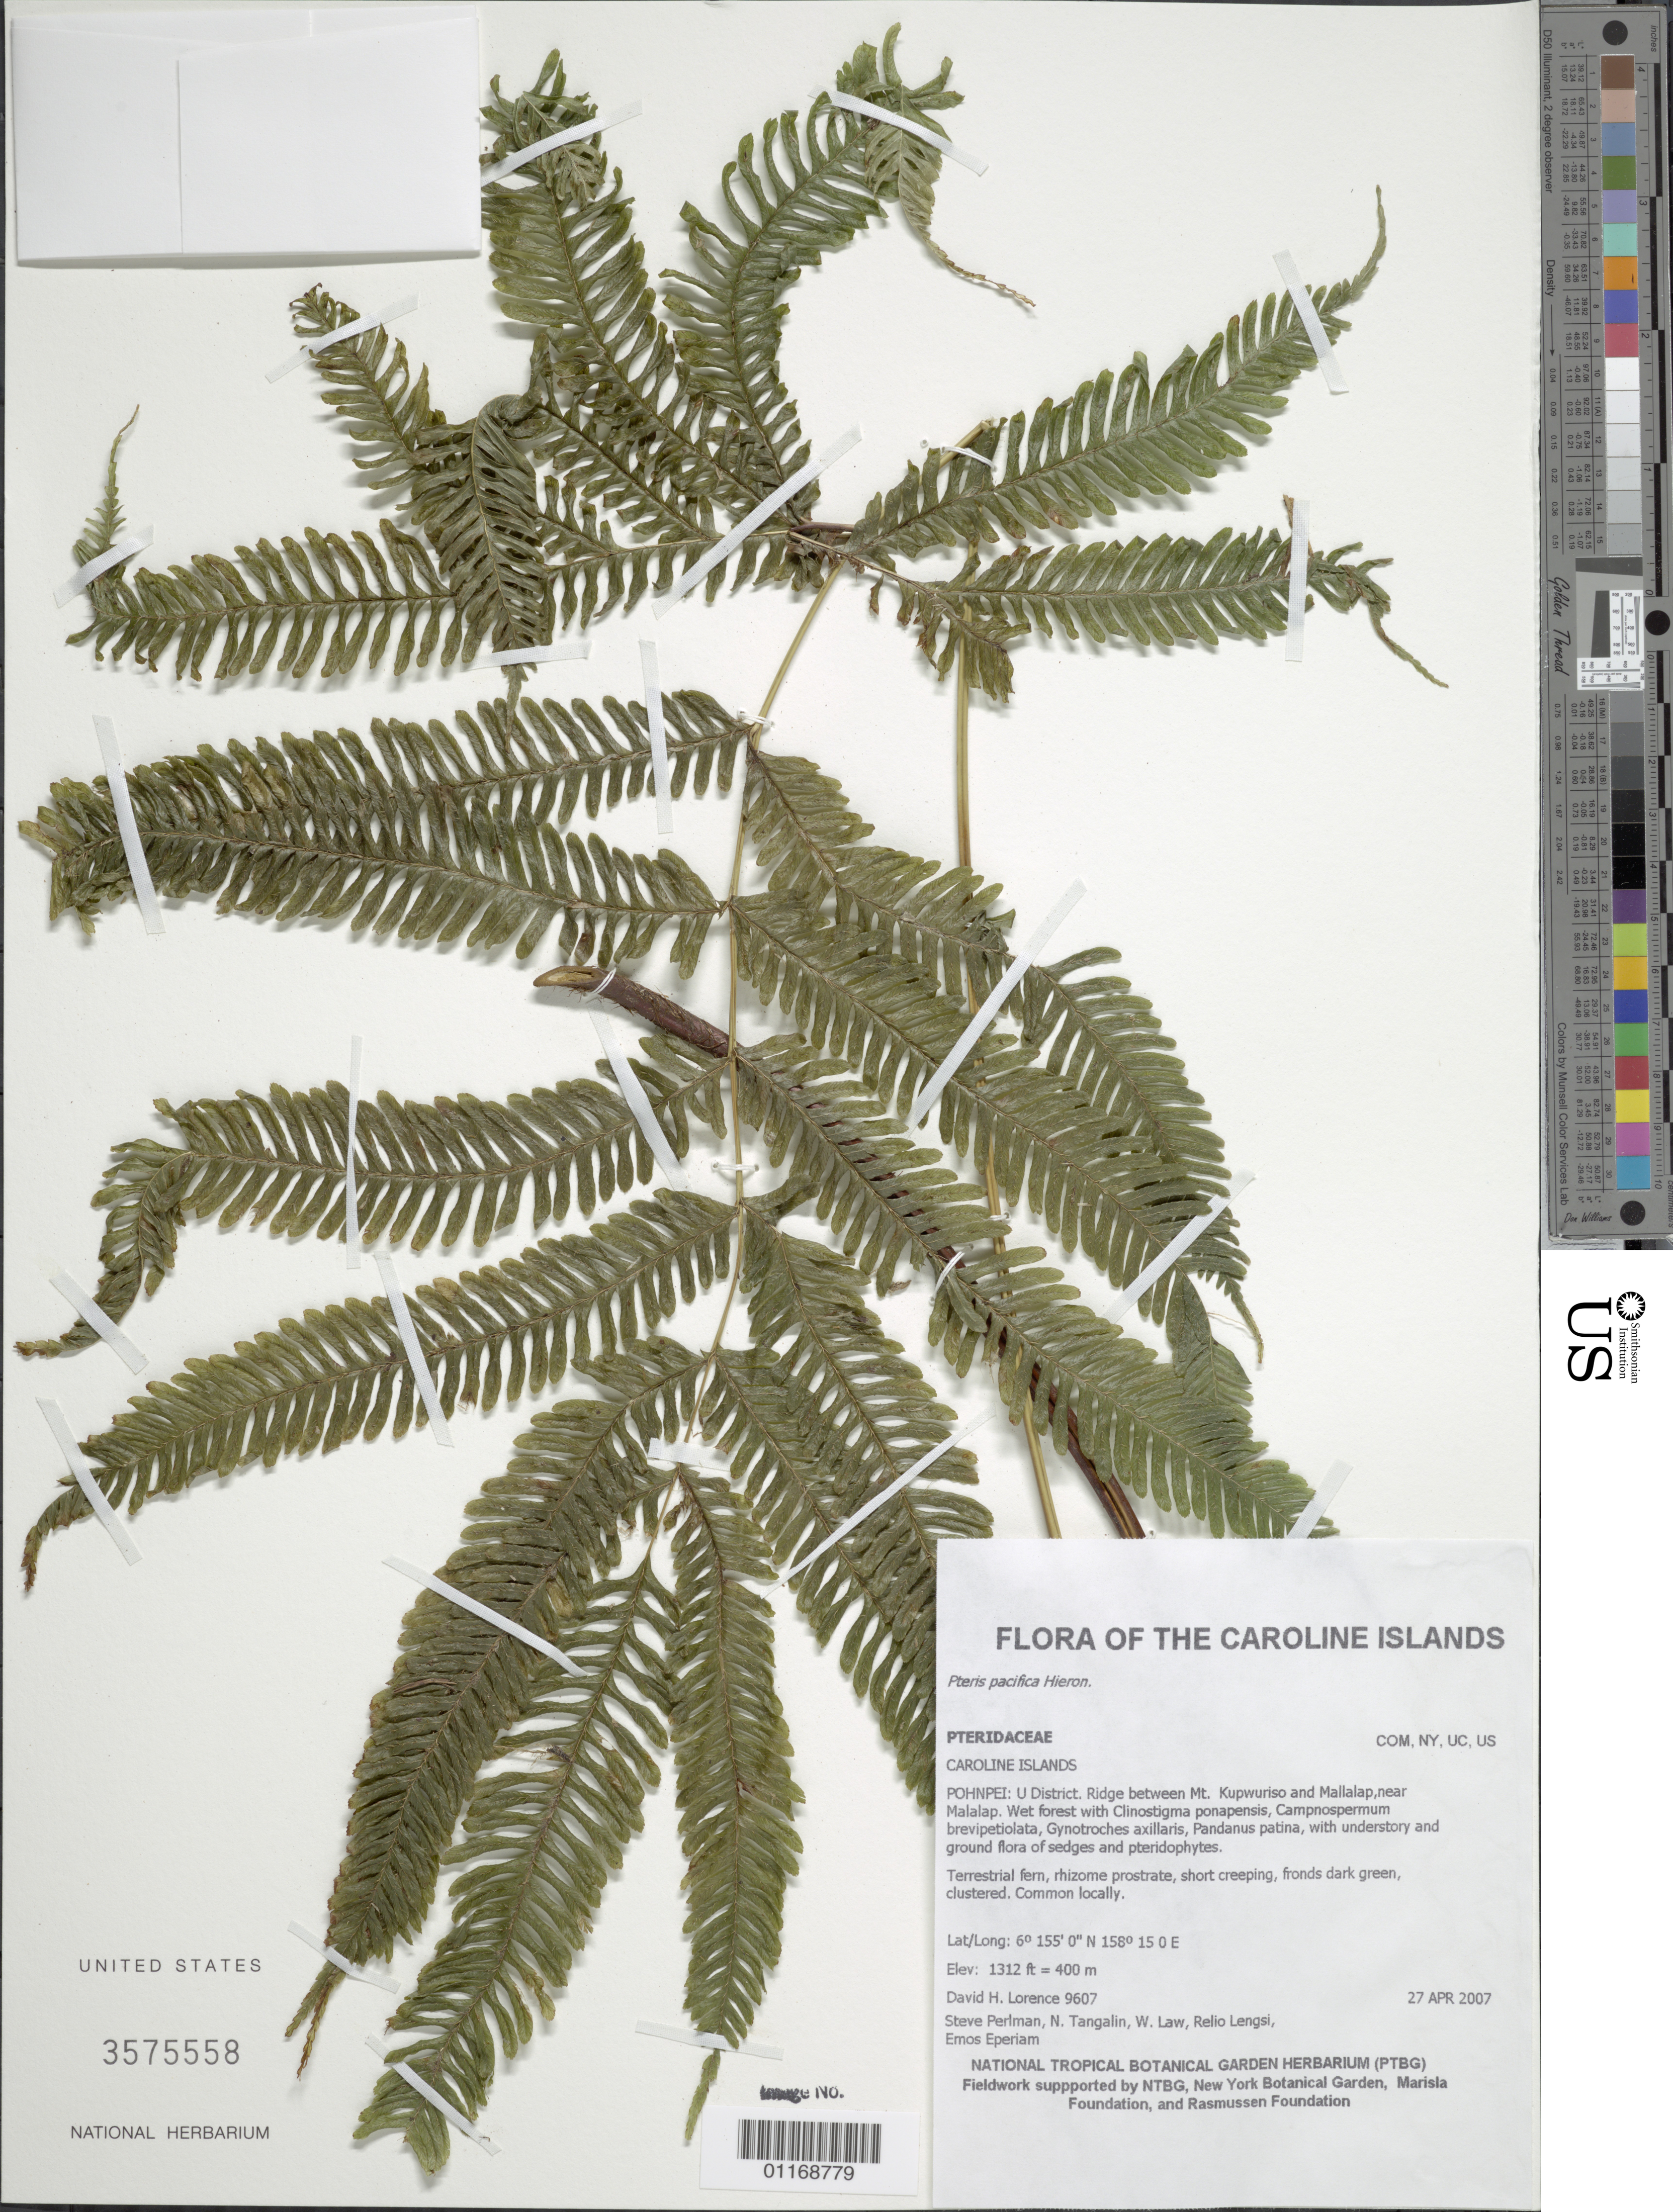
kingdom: Plantae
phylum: Tracheophyta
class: Polypodiopsida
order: Polypodiales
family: Pteridaceae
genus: Pteris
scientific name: Pteris pacifica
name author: Hieron.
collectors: D. Lorence, S. P. Perlman, N. Tangalin, W. Law, R. Lengsi & P. Eperiam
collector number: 9607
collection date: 2007-04-27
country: Micronesia, Federated States of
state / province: Pohnpei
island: Pohnpei [Ponape]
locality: U district. Ridge between Mt. Kupwuriso, and Mallalap, near Malalap.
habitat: wet forest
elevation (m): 400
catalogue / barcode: US 3575558